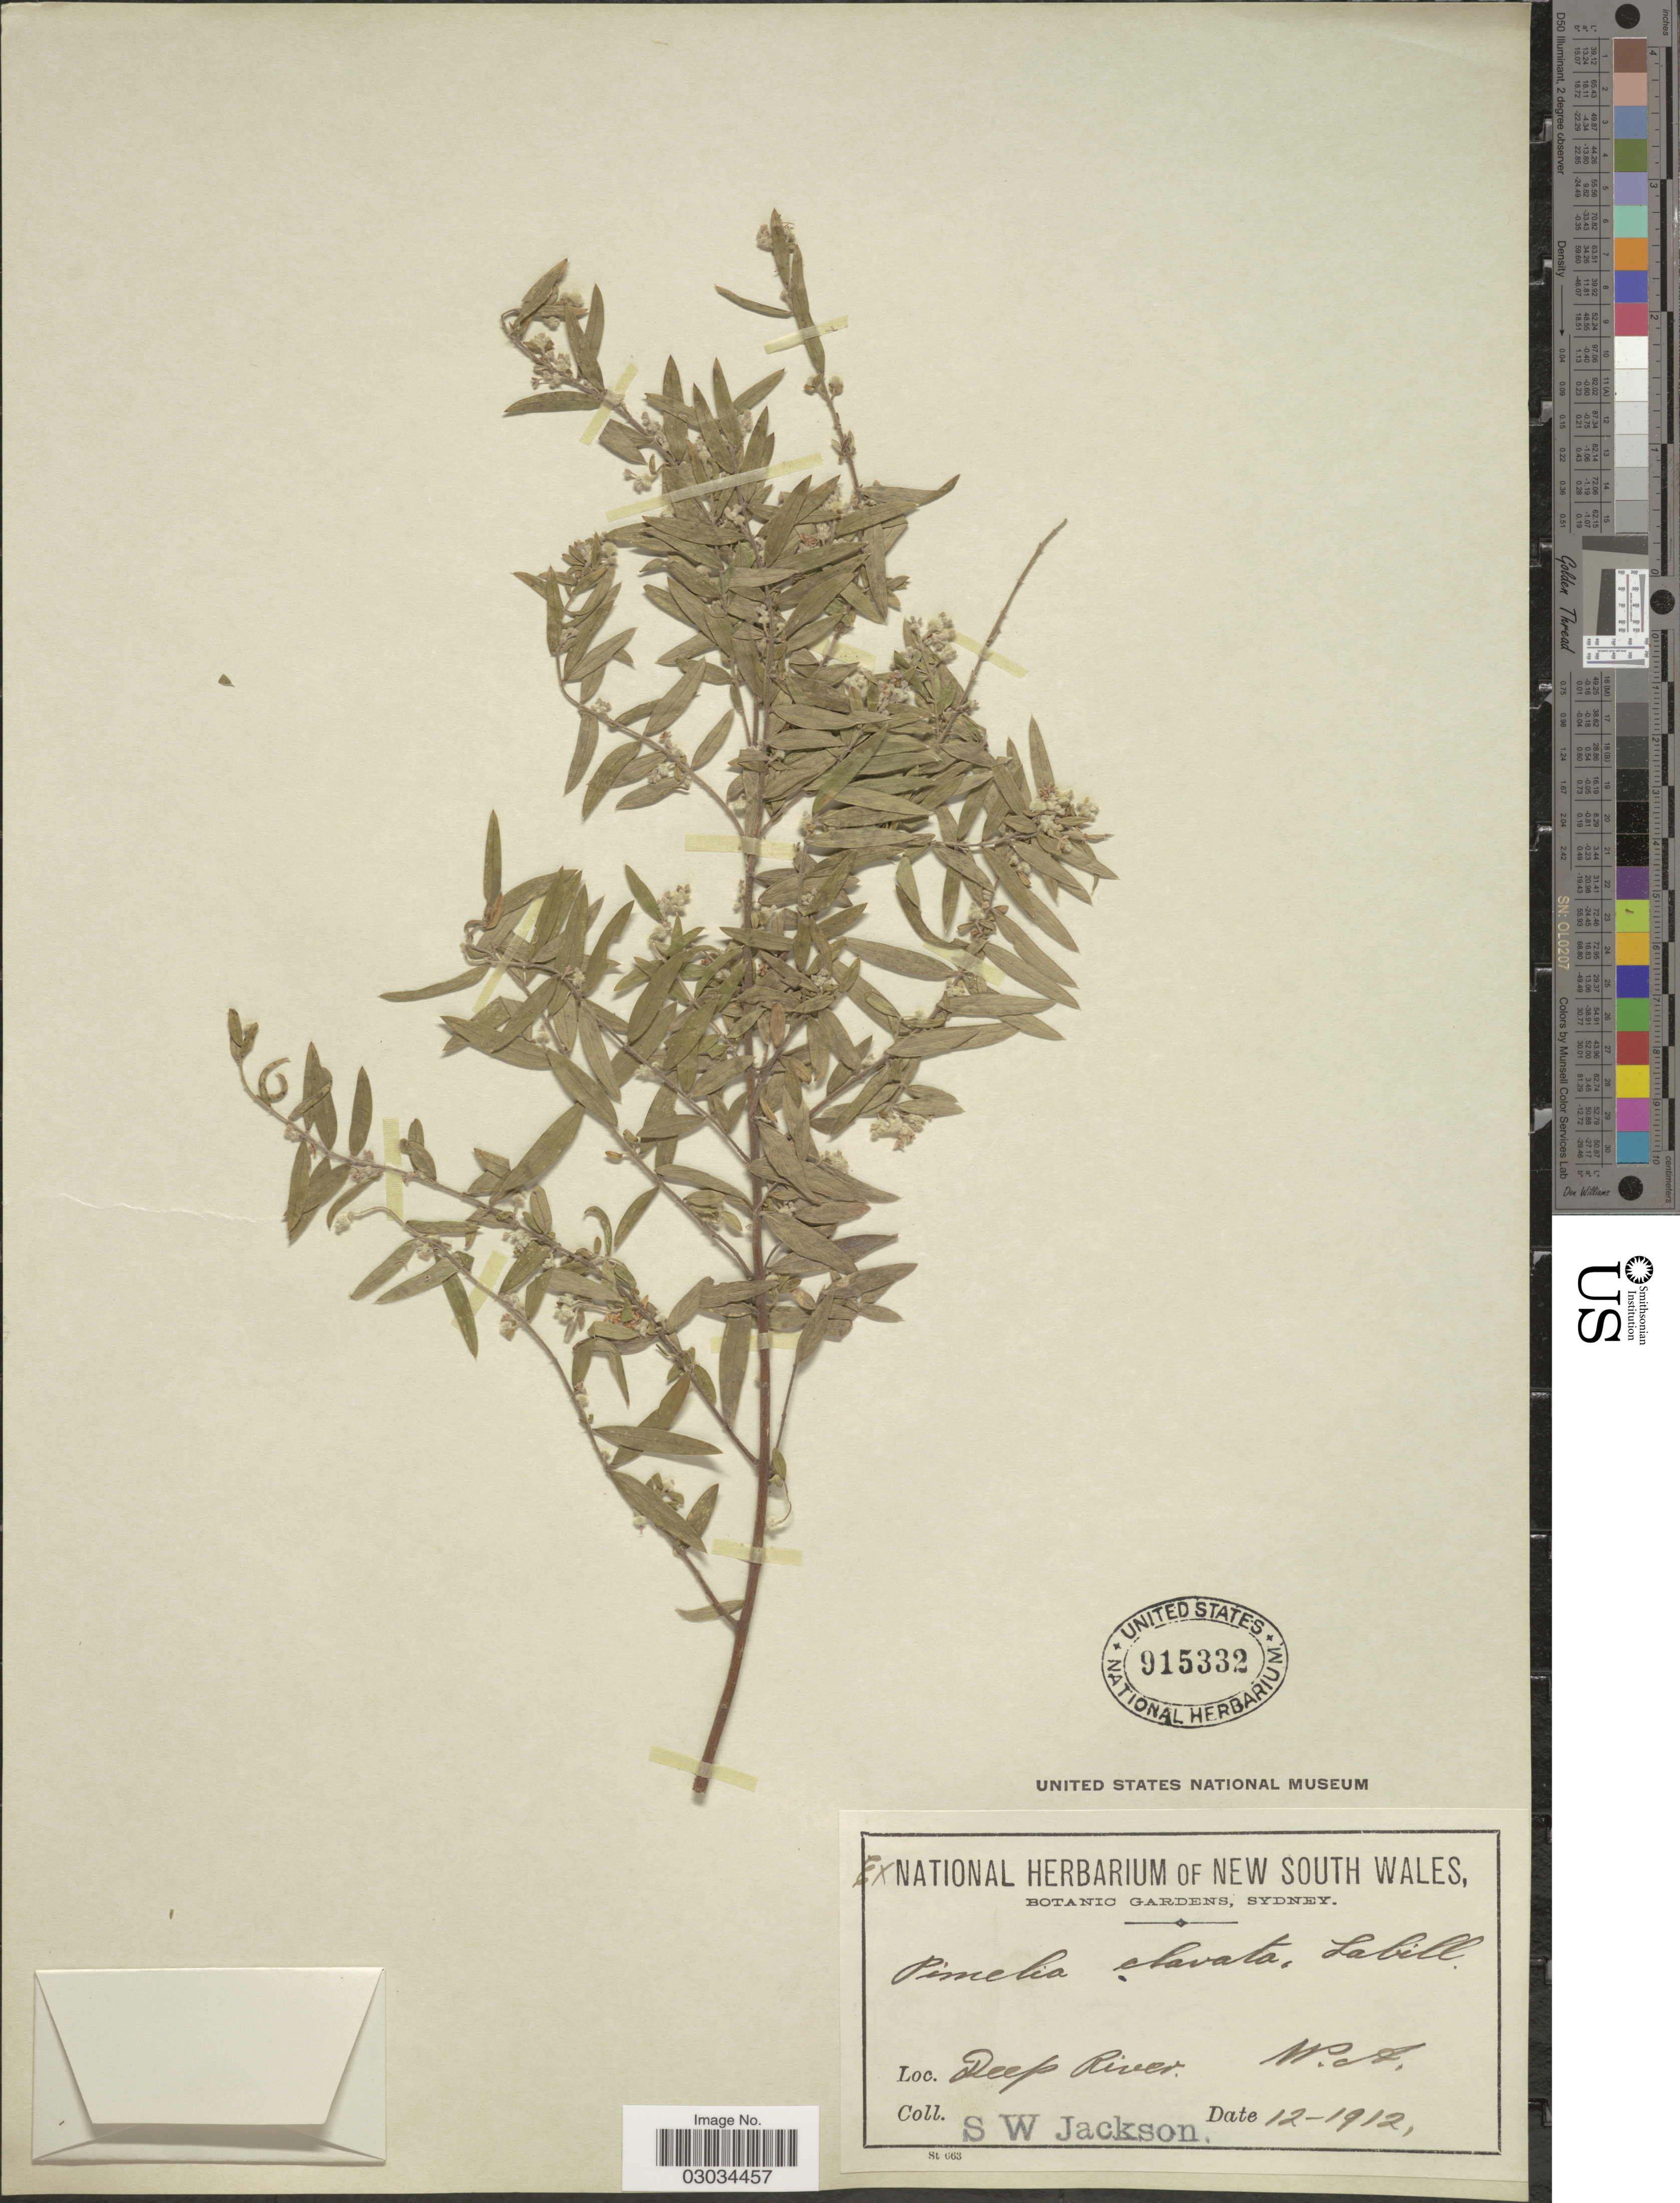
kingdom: Plantae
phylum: Tracheophyta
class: Magnoliopsida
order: Malvales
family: Thymelaeaceae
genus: Pimelea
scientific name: Pimelea clavata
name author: Labill.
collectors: Jackson, S. W.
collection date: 1912-12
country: Australia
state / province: Western Australia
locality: Deep River. W. A.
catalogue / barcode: US 915332